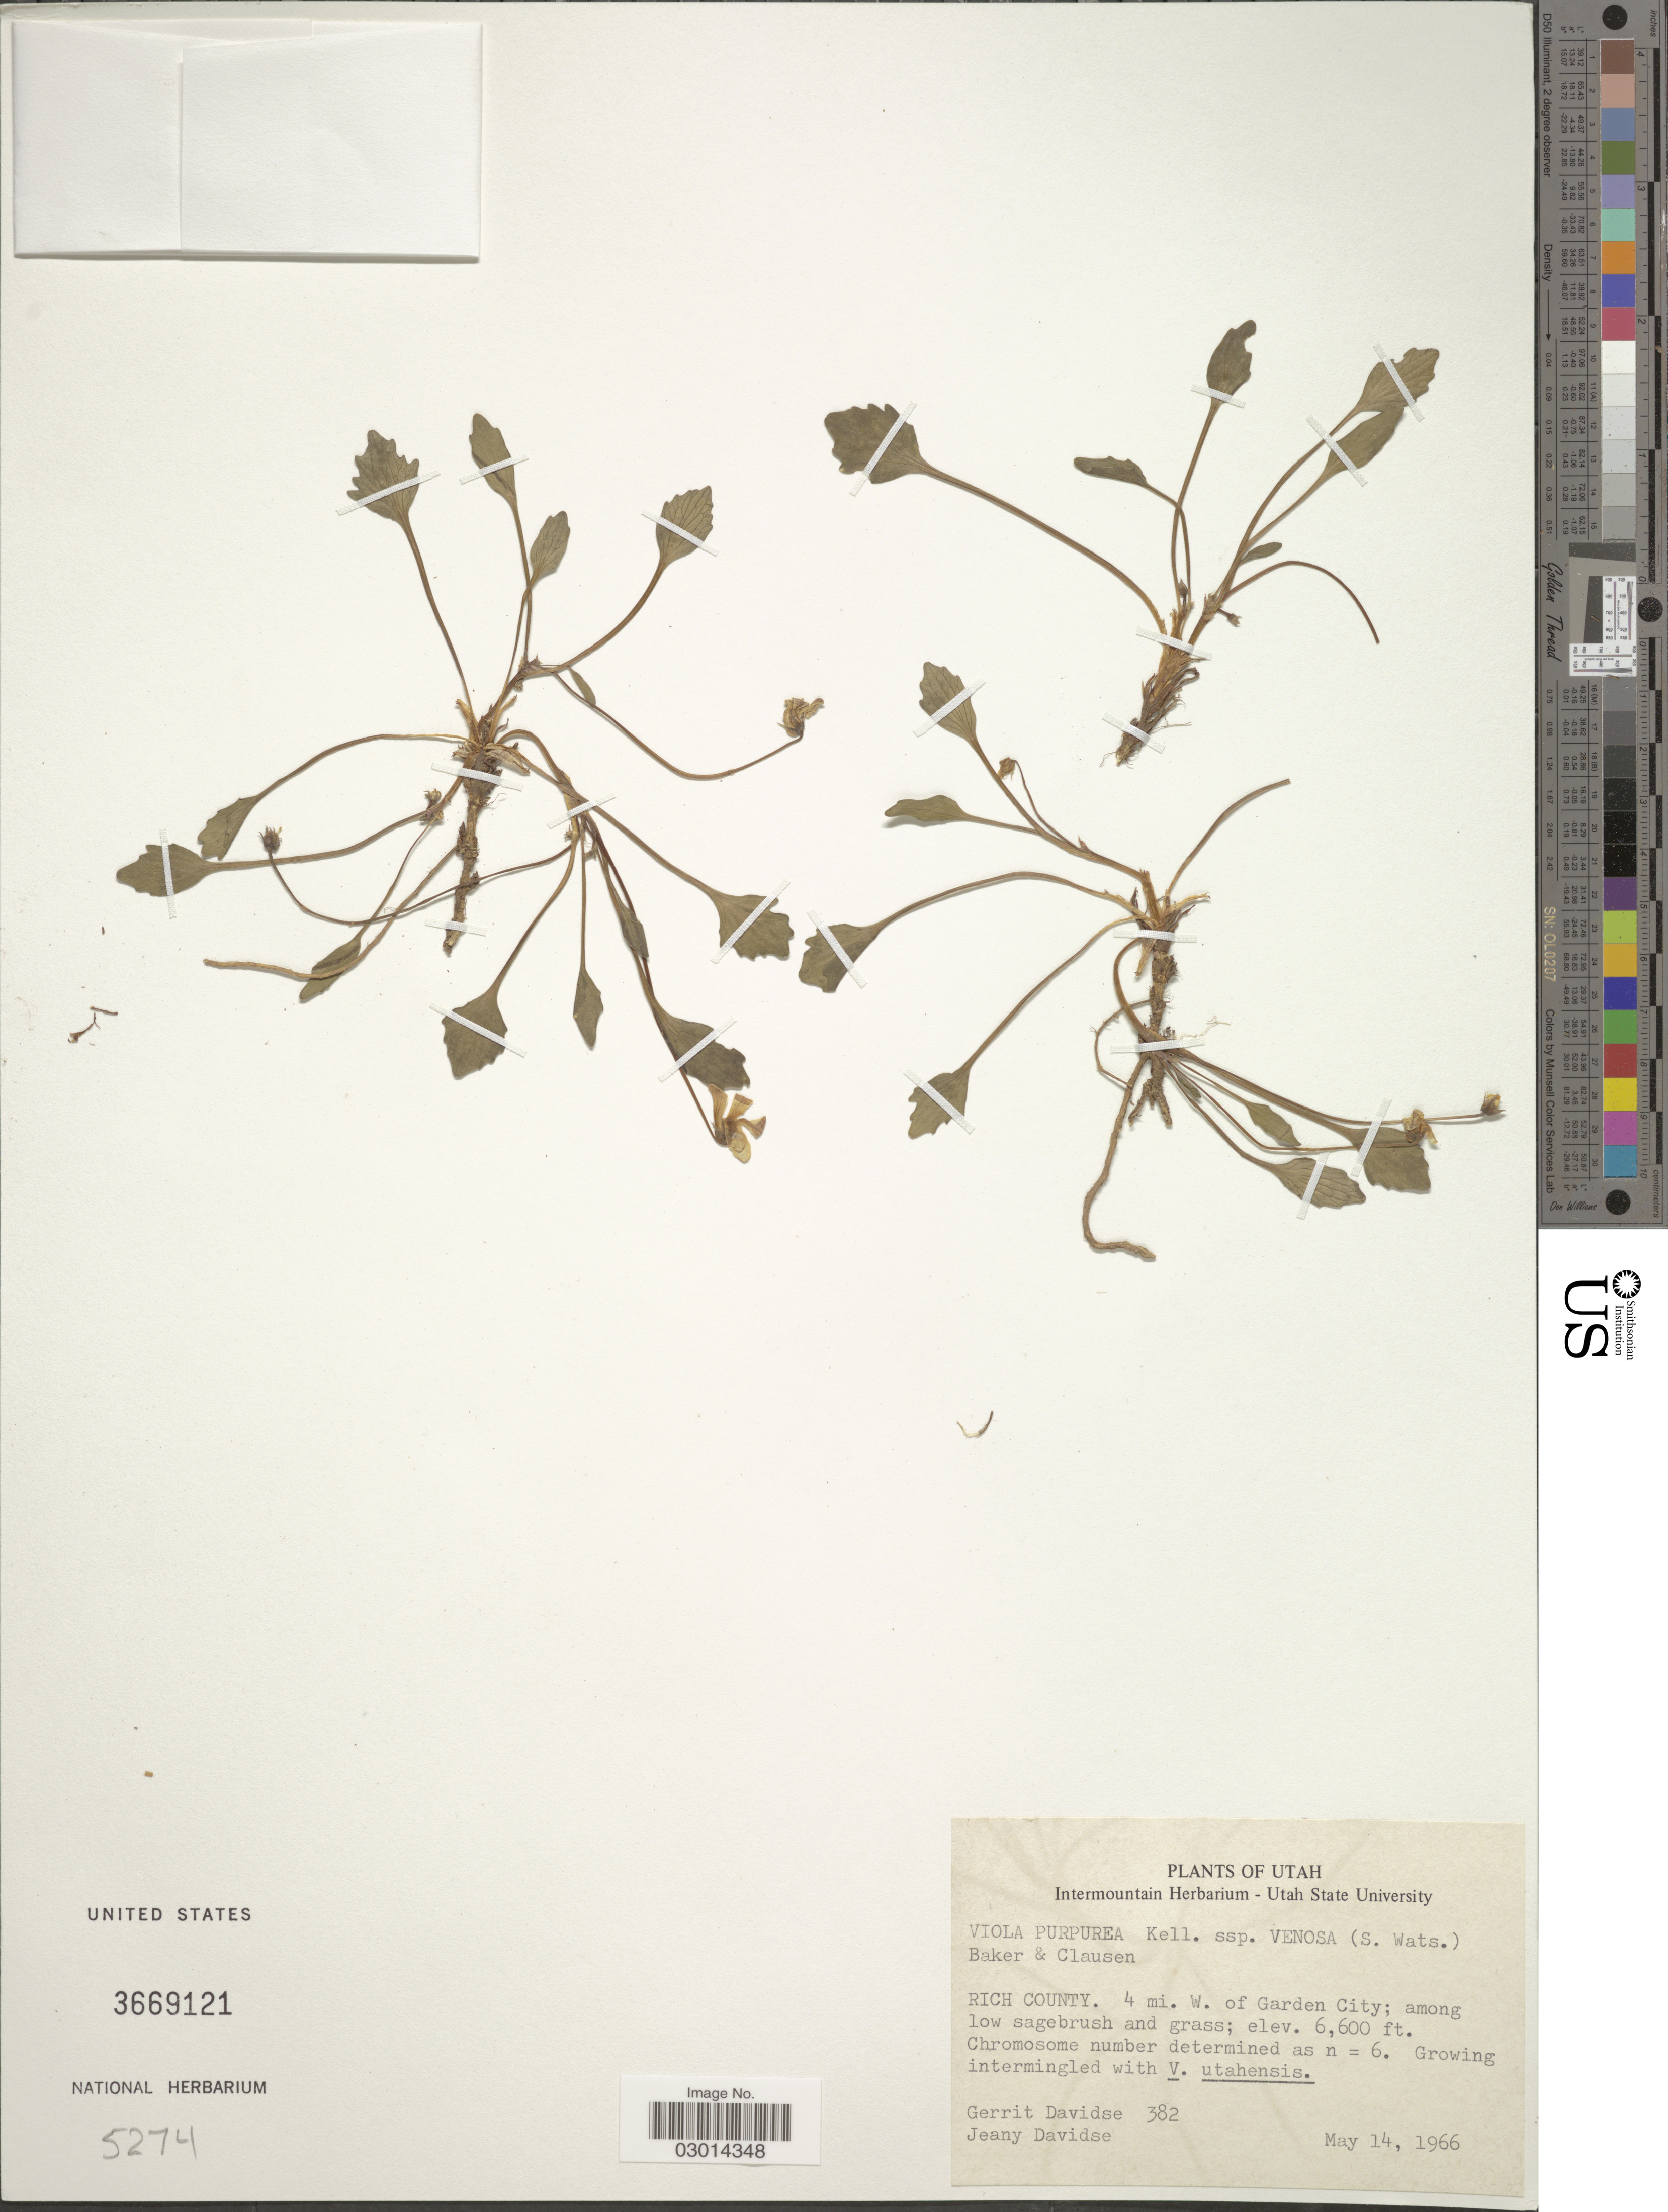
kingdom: Plantae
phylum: Tracheophyta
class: Magnoliopsida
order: Malpighiales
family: Violaceae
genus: Viola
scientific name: Viola purpurea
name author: Kellogg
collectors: G. Davidse & J. Davidse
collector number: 382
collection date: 1966-05-14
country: United States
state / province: Utah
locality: Rich County. 4 mi. W. of Garden City.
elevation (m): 2012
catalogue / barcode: US 3669121